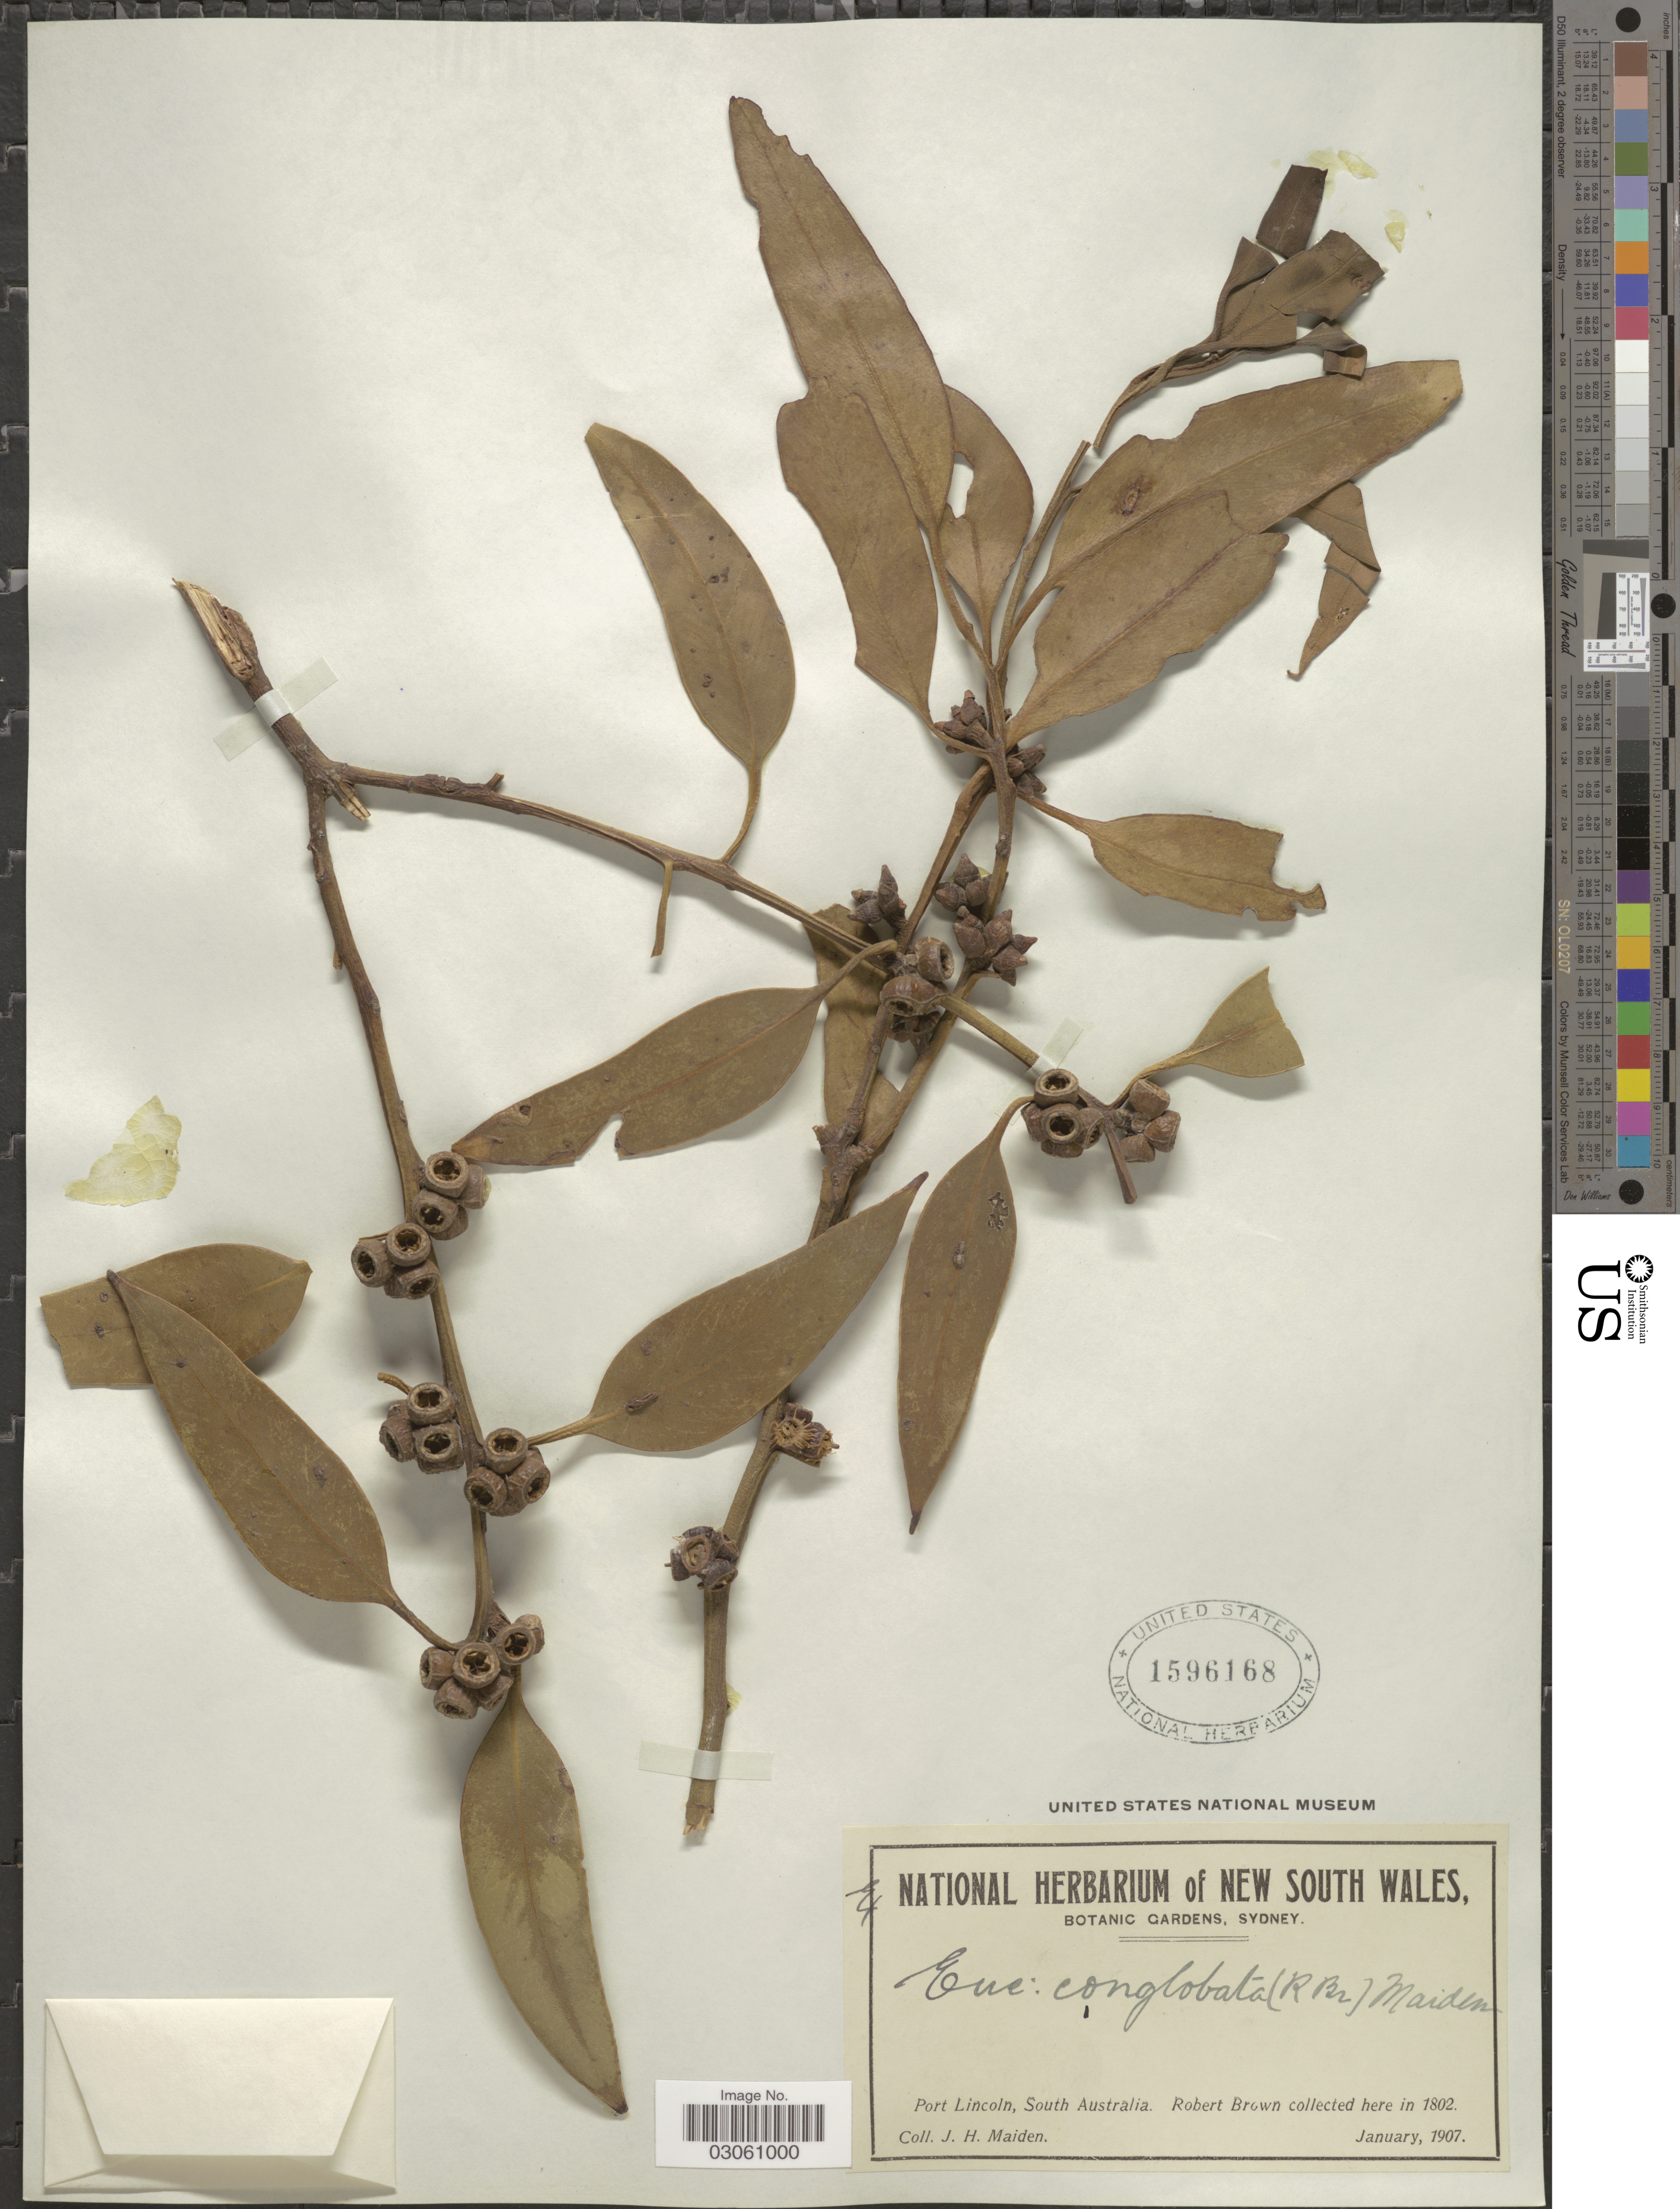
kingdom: Plantae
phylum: Tracheophyta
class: Magnoliopsida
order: Myrtales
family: Myrtaceae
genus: Eucalyptus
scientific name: Eucalyptus conglobata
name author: Maiden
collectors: J. Maiden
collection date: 1907-01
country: Australia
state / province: South Australia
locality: Port Lincoln.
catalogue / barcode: US 1596168